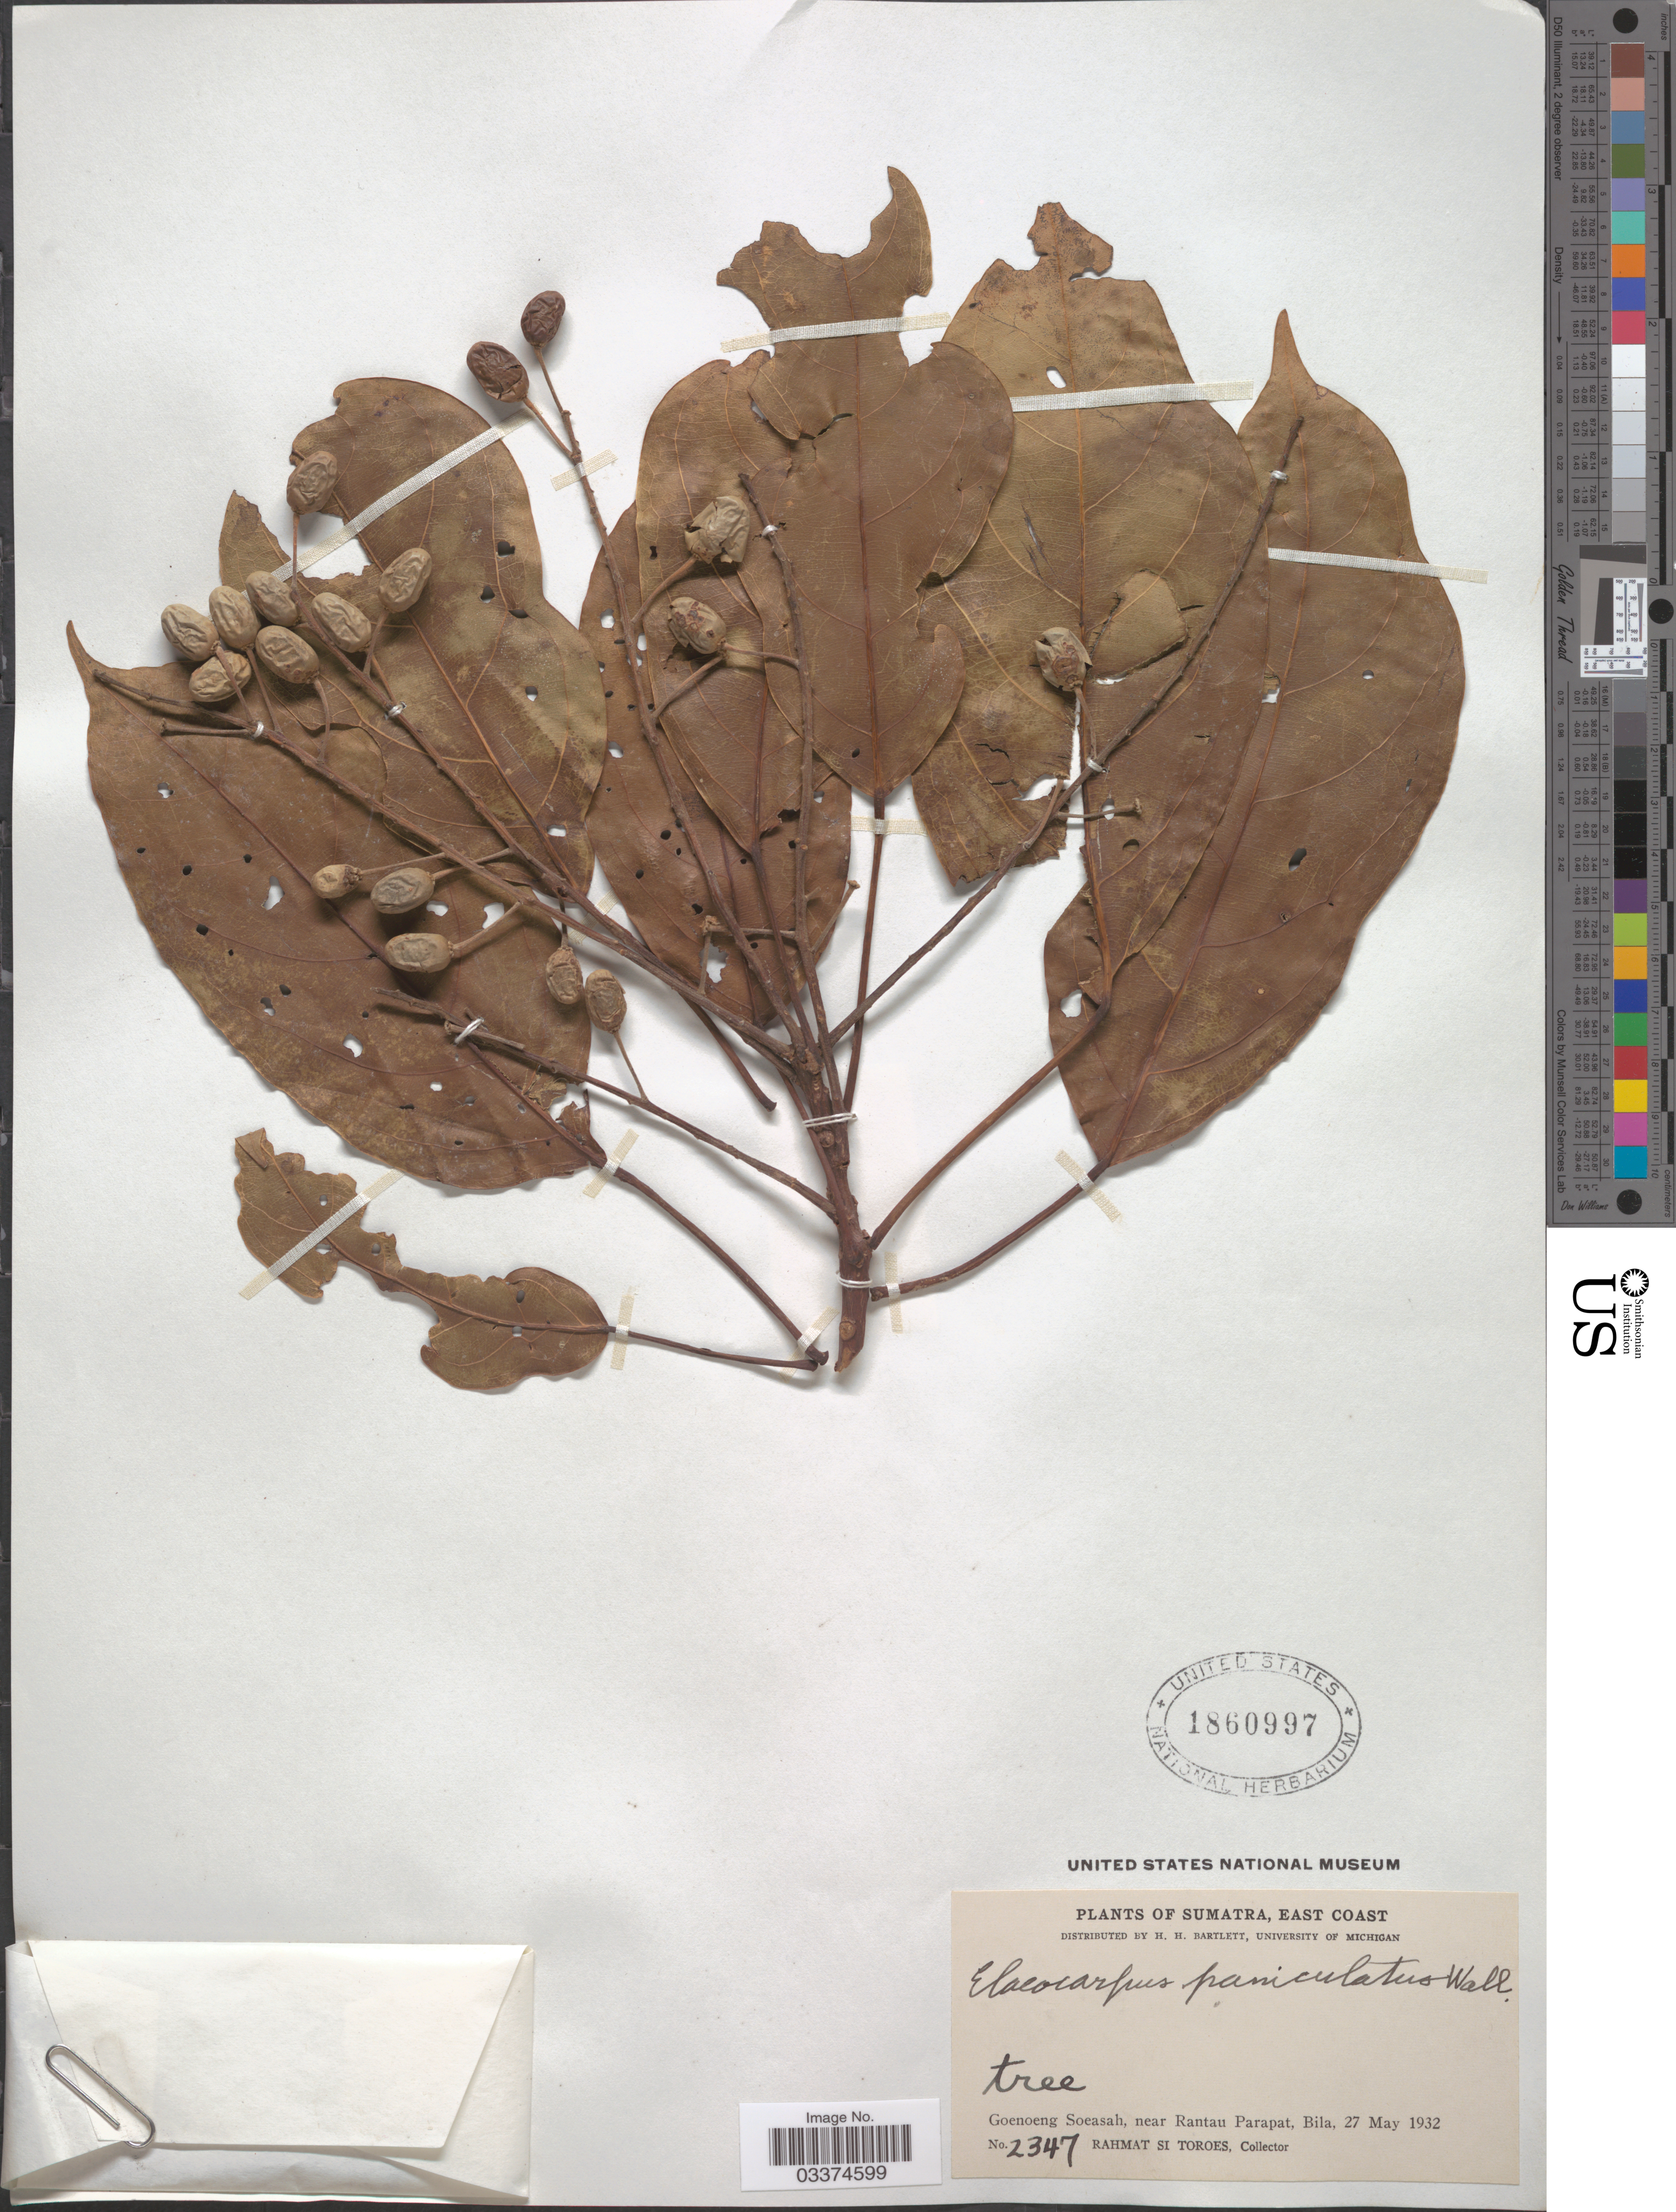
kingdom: Plantae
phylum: Tracheophyta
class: Magnoliopsida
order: Oxalidales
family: Elaeocarpaceae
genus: Elaeocarpus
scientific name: Elaeocarpus paniculatus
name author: Wall. ex K. Müller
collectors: Rahmat Si Boeea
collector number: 2347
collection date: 1932-05-27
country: Indonesia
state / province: Sumatra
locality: East Coast, Goenoeg Soeasah, near Rantau Parapat, Bila.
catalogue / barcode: US 1860997